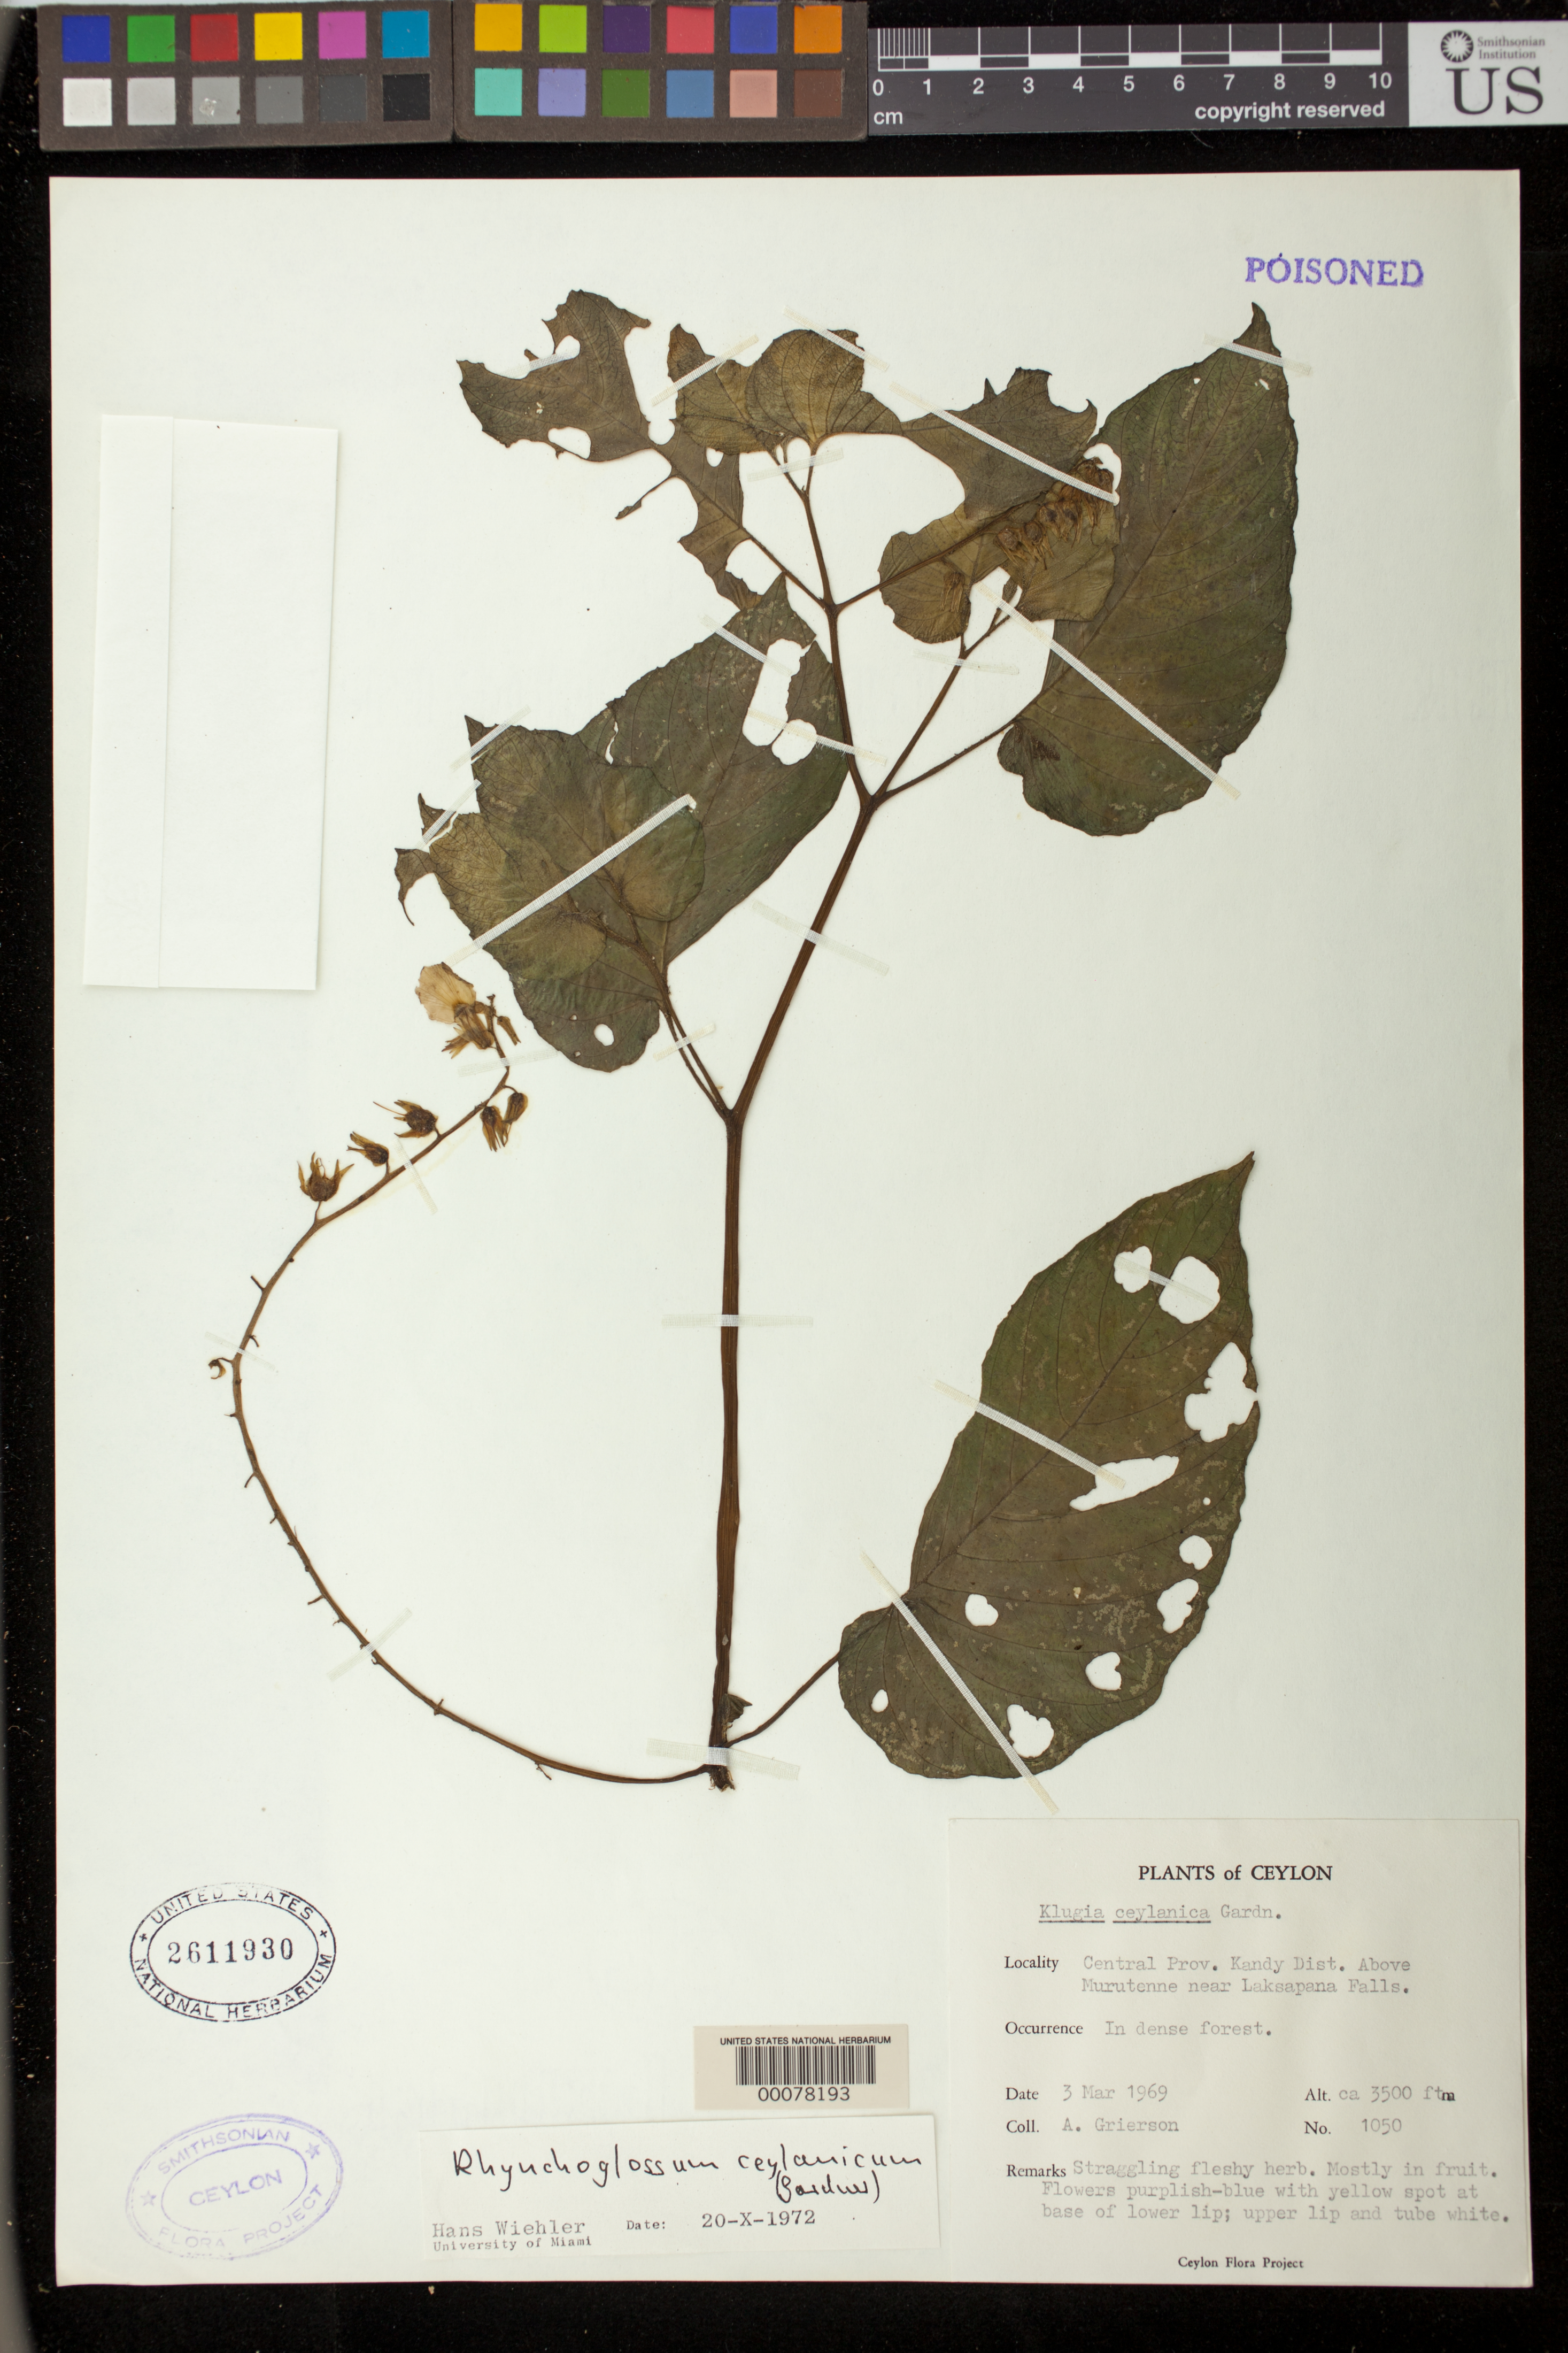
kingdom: Plantae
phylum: Tracheophyta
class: Magnoliopsida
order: Lamiales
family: Gesneriaceae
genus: Rhynchoglossum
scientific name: Rhynchoglossum notonianum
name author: (Wall.) B.L. Burtt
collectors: A. Grierson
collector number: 1050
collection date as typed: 03 Mar 1969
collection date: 1969-03-03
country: Sri Lanka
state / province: Central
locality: Kandy (dist.), Above murutenne near laksapana falls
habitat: In dense forest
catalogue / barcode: US 2611930